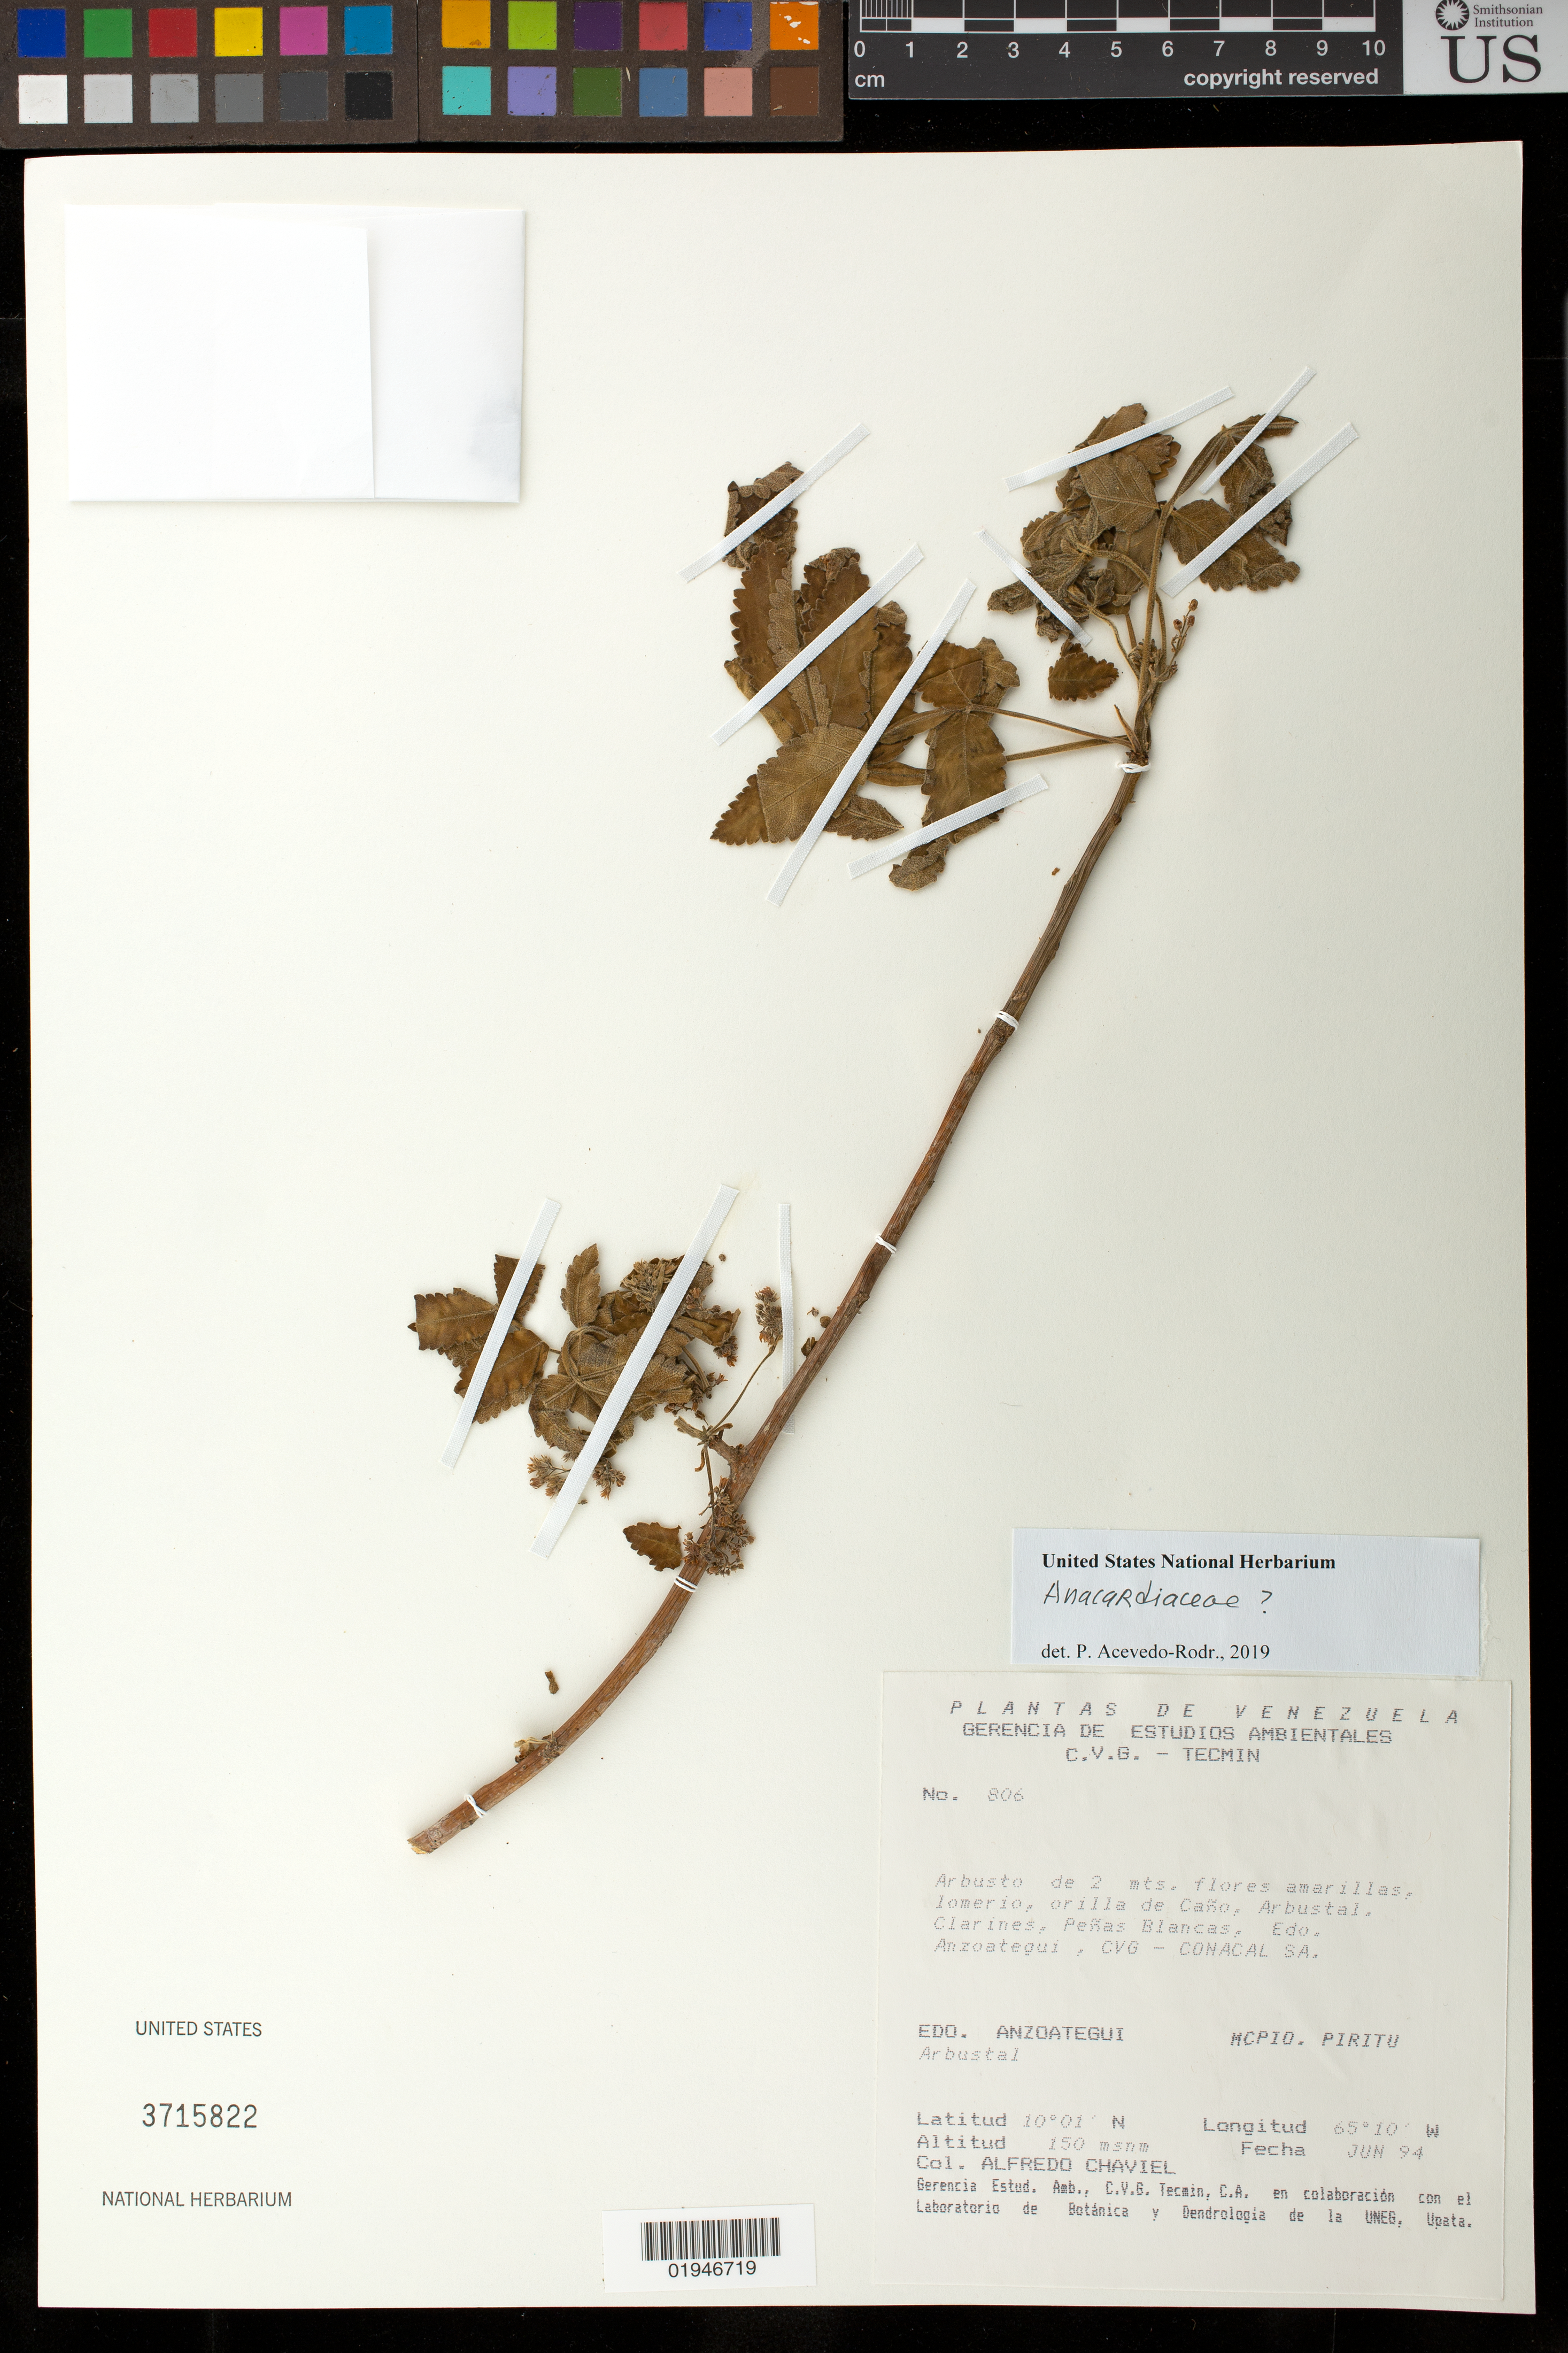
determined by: Mitchell, John D.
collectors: A. Chaviel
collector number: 806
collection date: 1994-06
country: Venezuela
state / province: Anzoátegui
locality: Mcpio. Piritu. Clarines, Peñas Blancas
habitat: Arbustal, lomerio, orilla de caño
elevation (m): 150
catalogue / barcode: US 3715822